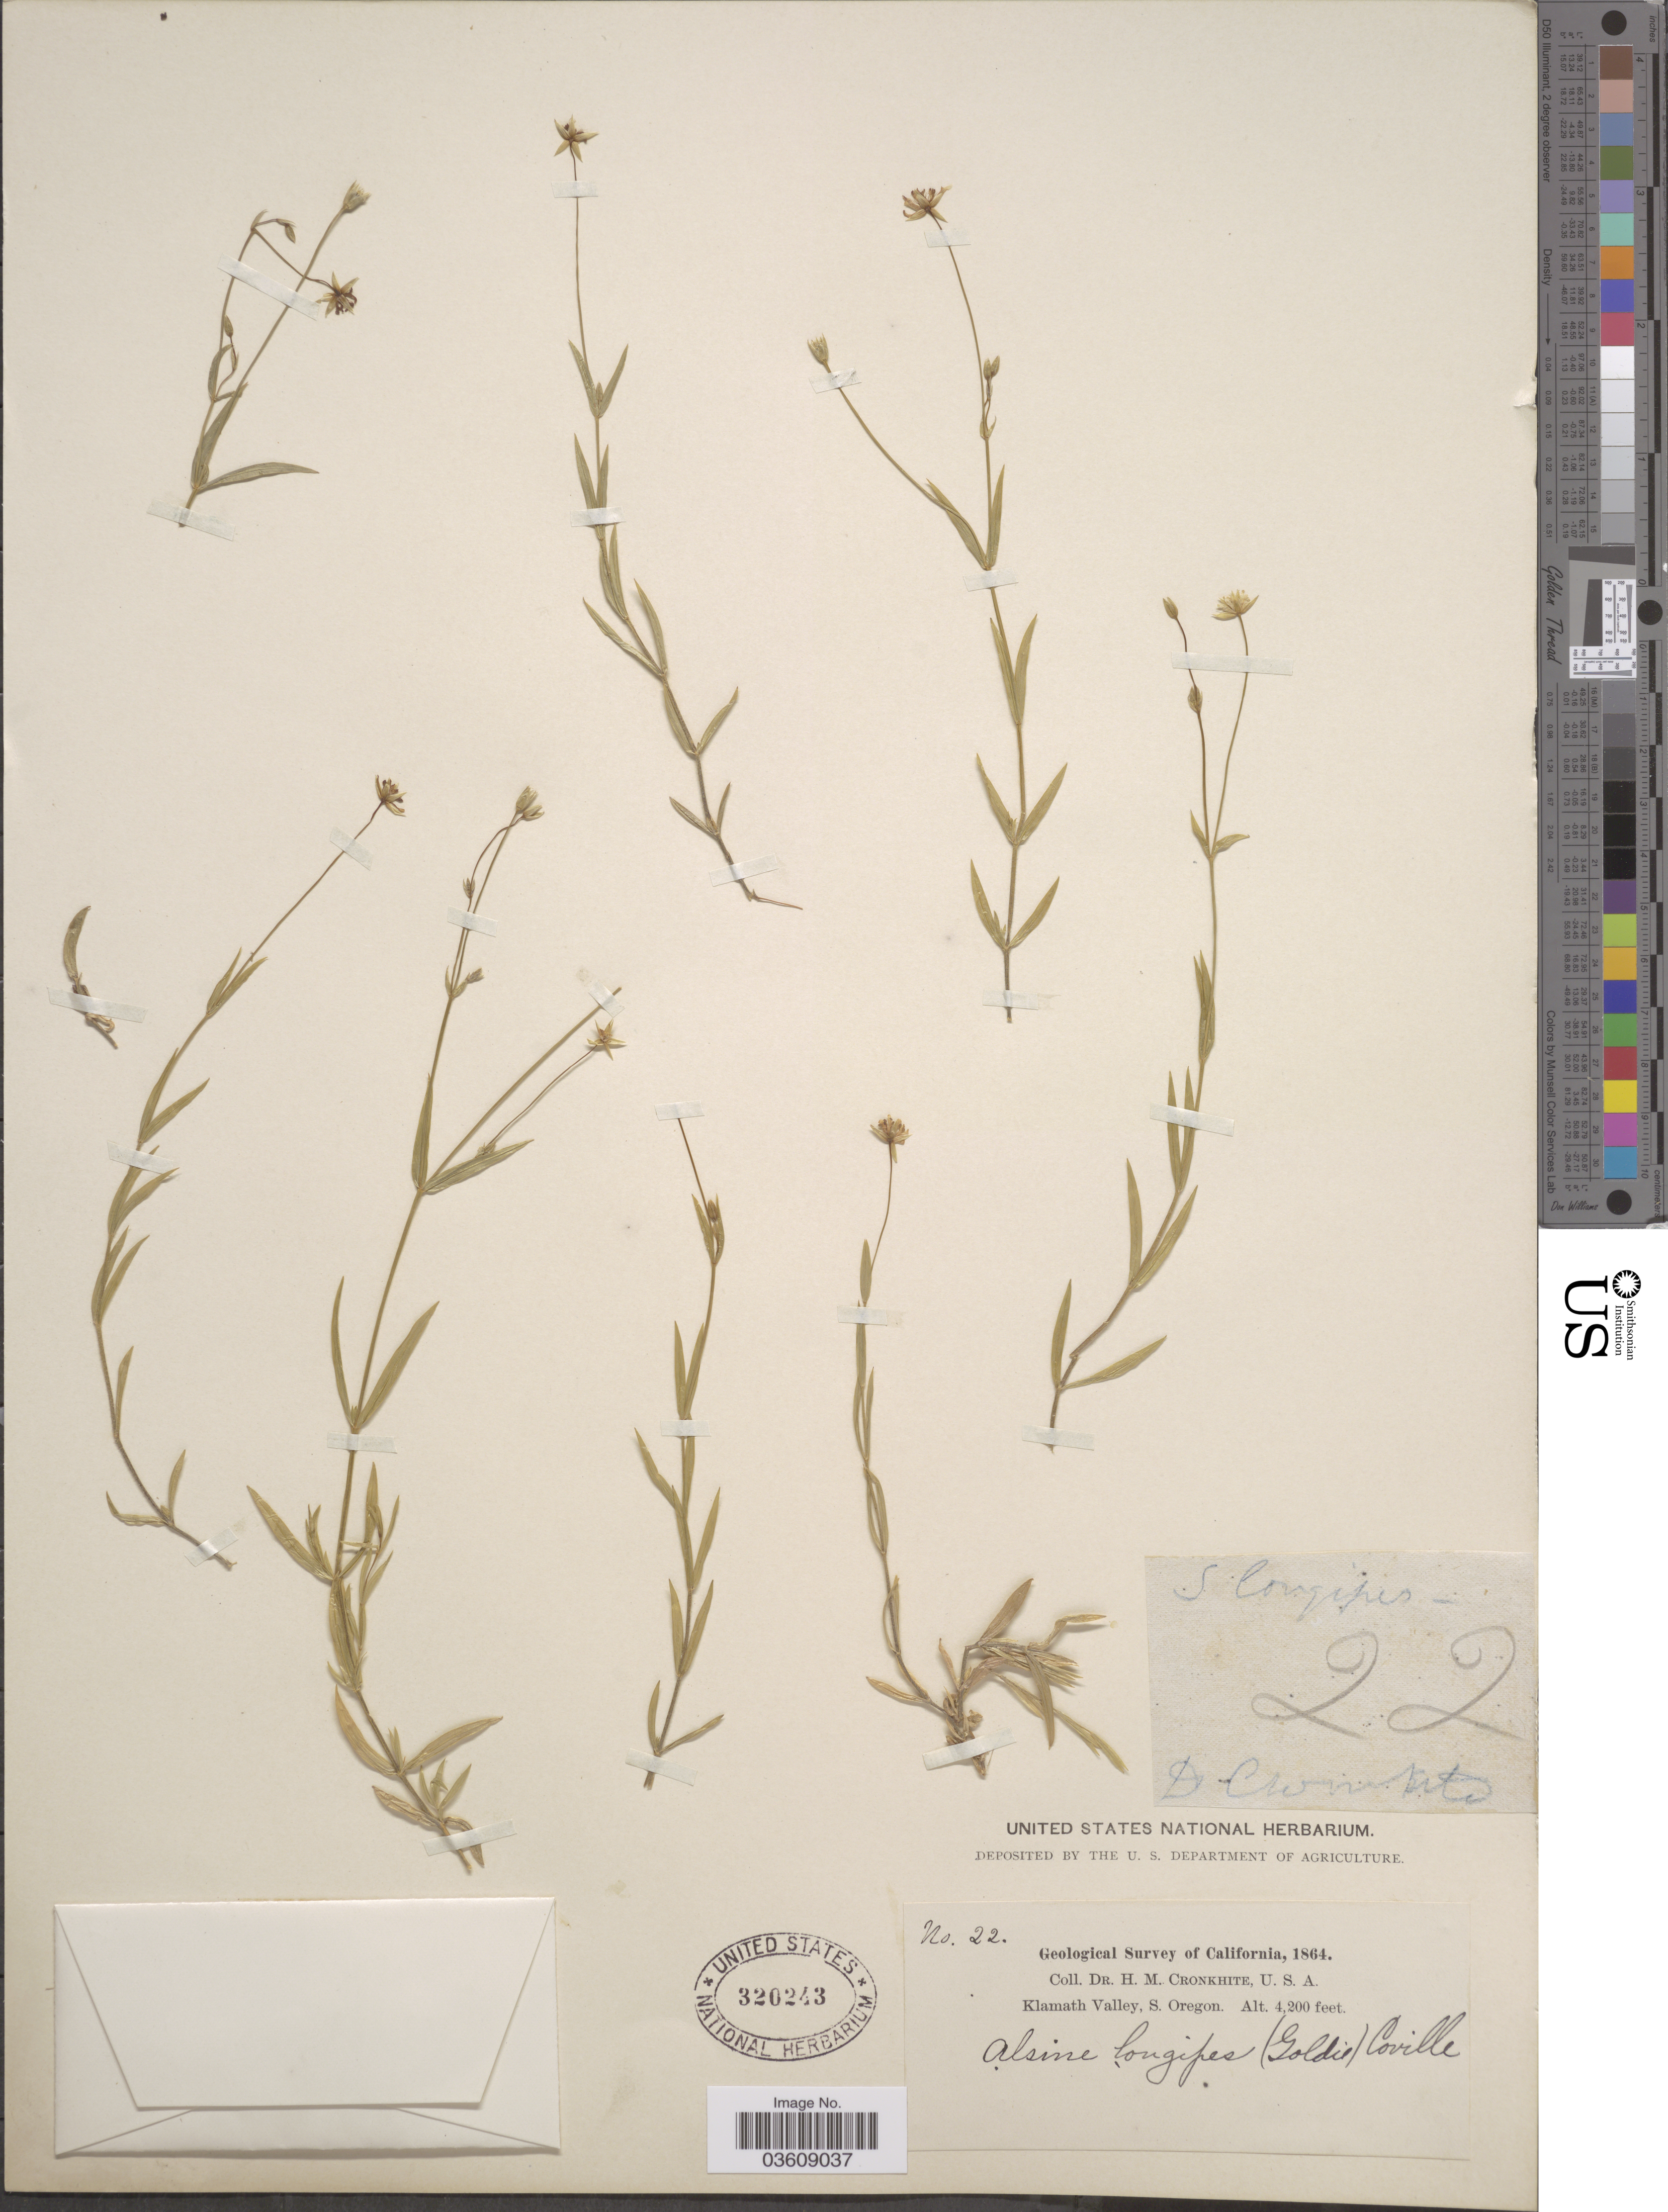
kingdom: Plantae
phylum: Tracheophyta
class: Magnoliopsida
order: Caryophyllales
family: Caryophyllaceae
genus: Stellaria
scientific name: Stellaria longipes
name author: Goldie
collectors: H. M. Cronkhite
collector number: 22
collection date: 1864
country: United States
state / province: Oregon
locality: Klamath Valley, S. Oregon. D. Crown Mts.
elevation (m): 1280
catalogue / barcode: US 320243